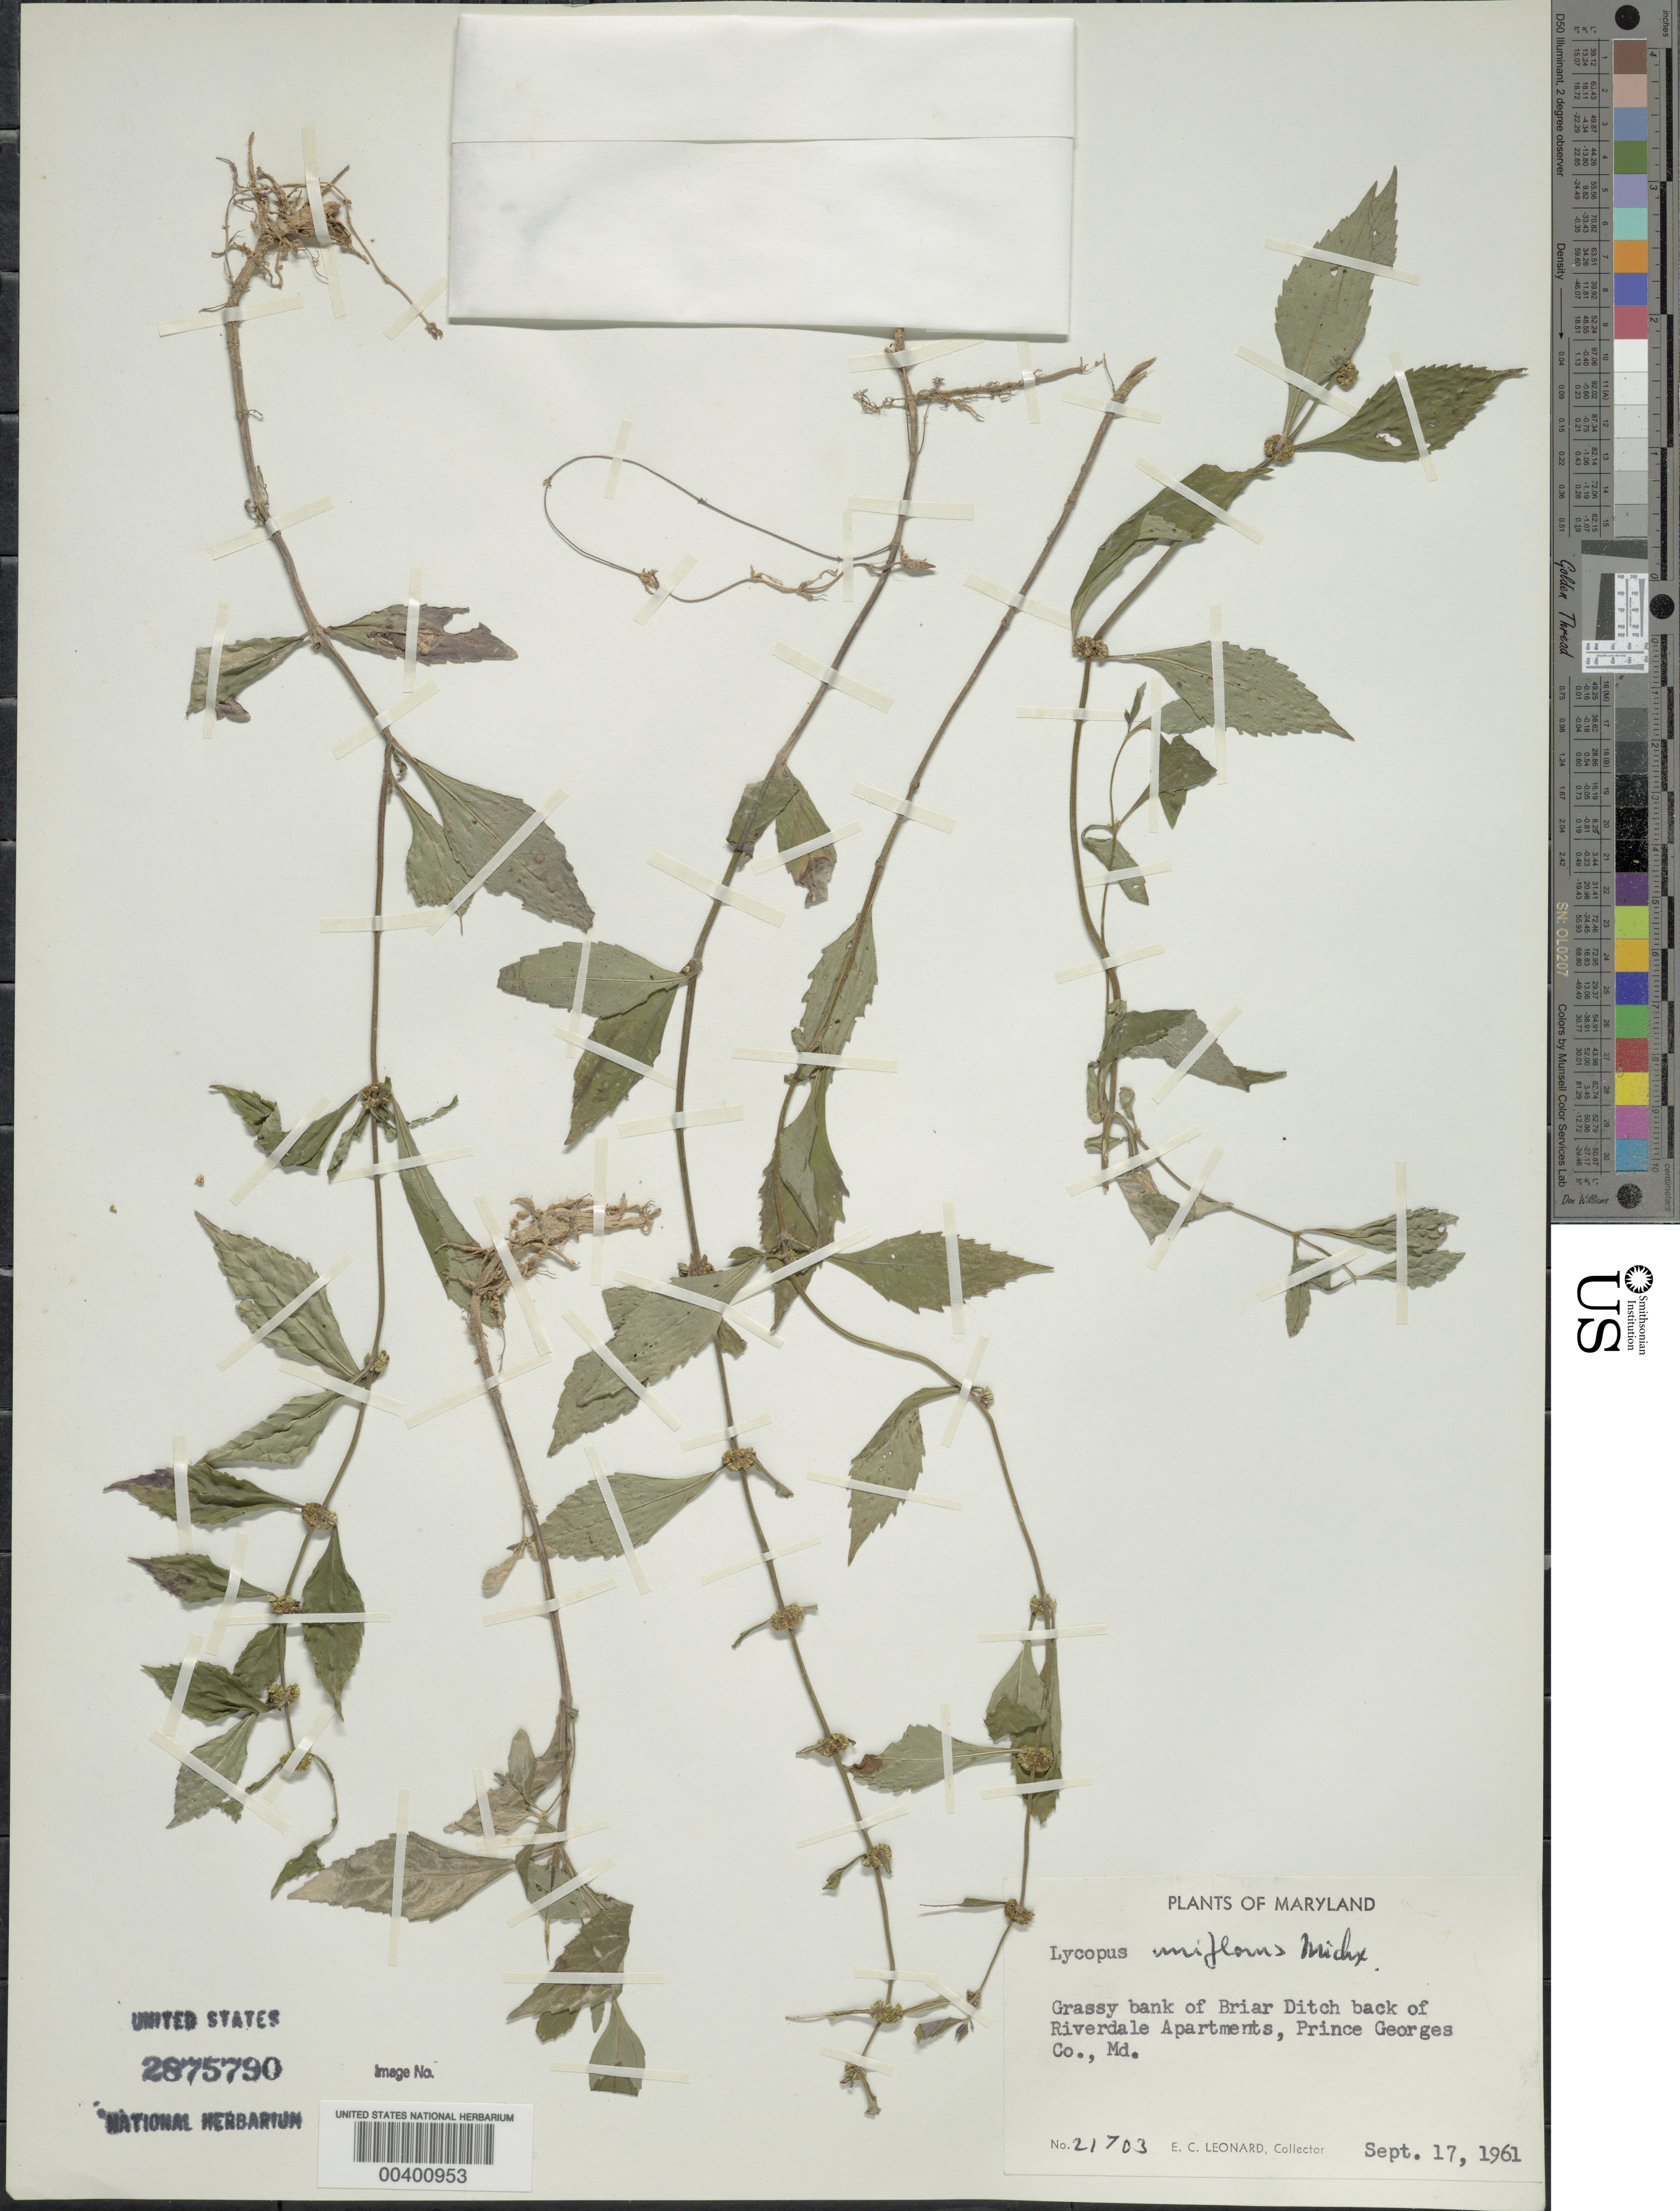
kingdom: Plantae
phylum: Tracheophyta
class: Magnoliopsida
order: Lamiales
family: Lamiaceae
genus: Lycopus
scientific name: Lycopus uniflorus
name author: Michx.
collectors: E. C. Leonard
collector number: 21703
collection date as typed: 17 Sep 1961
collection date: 1961-09-17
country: United States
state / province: Maryland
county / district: Prince George's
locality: Briar Ditch, Riverdale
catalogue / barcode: US 2875790